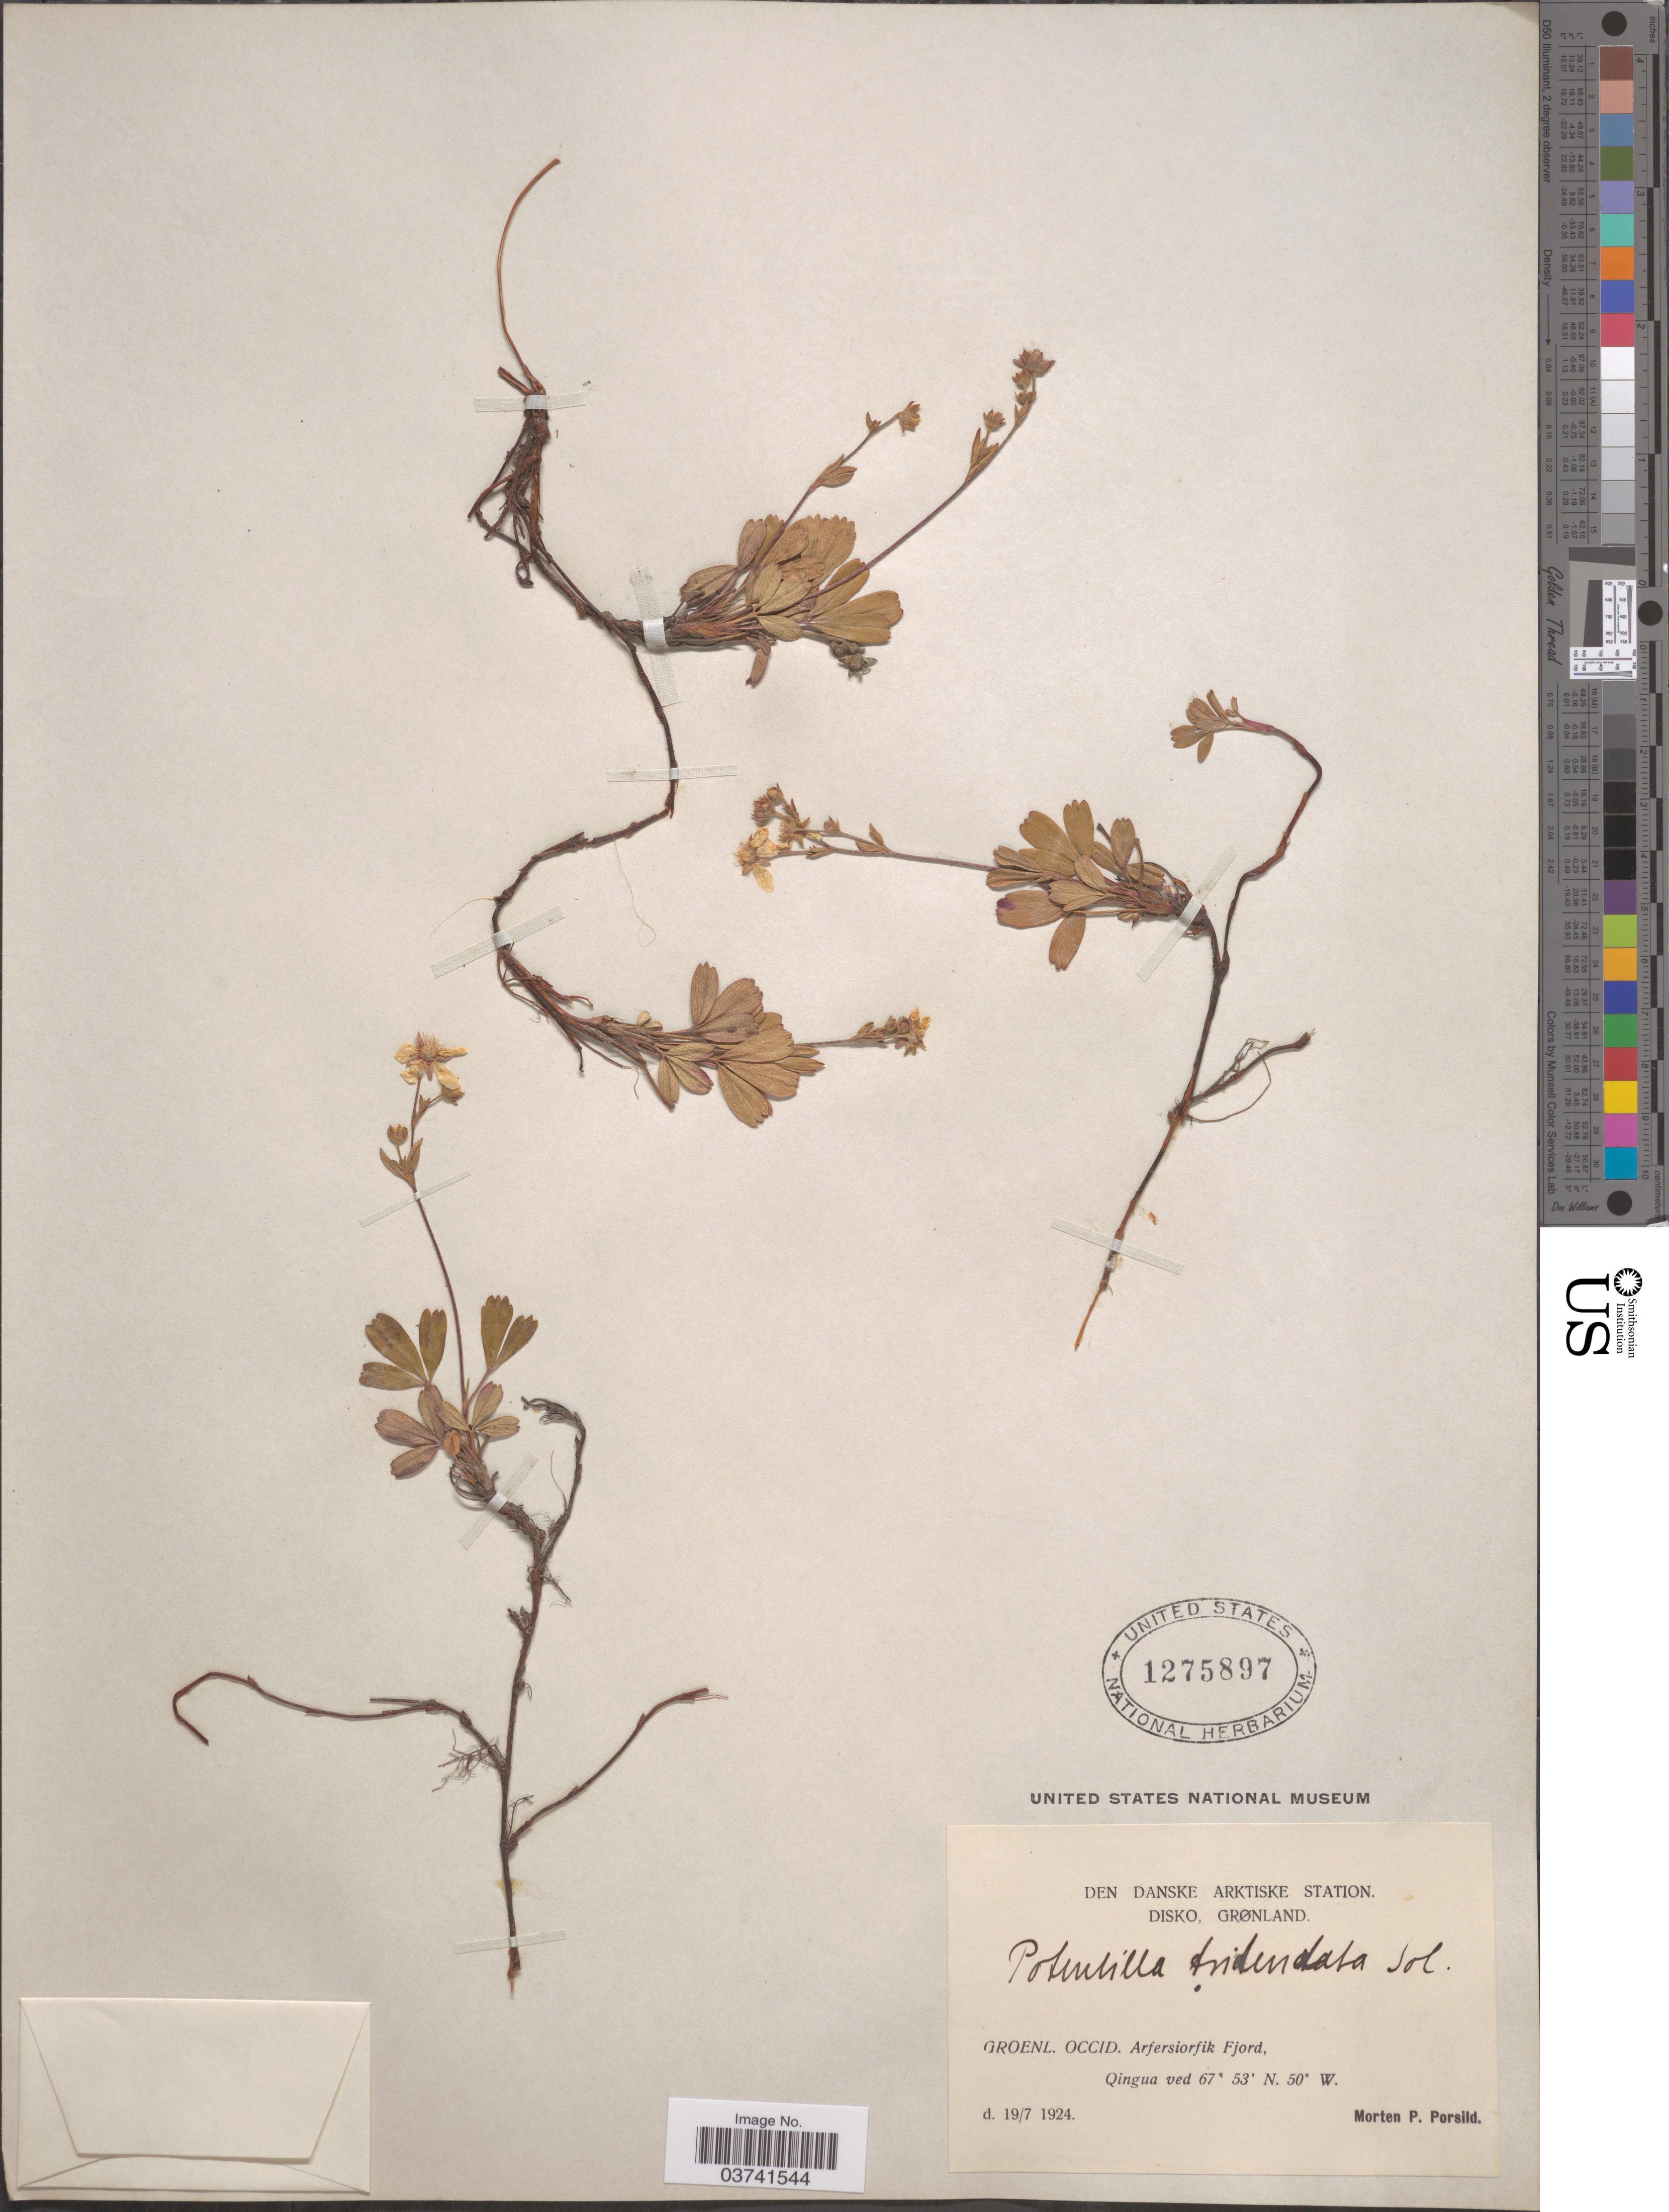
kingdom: Plantae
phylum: Tracheophyta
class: Magnoliopsida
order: Rosales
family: Rosaceae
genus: Potentilla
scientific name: Potentilla tridentata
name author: Aiton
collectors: M. P. Porsild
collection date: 1924-07-19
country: Greenland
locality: Den Danske Arktiske Station. Disko. Grønland. Groenl. occid. Arfersiorfik Fjord, Qingua ved.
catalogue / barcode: US 1275897